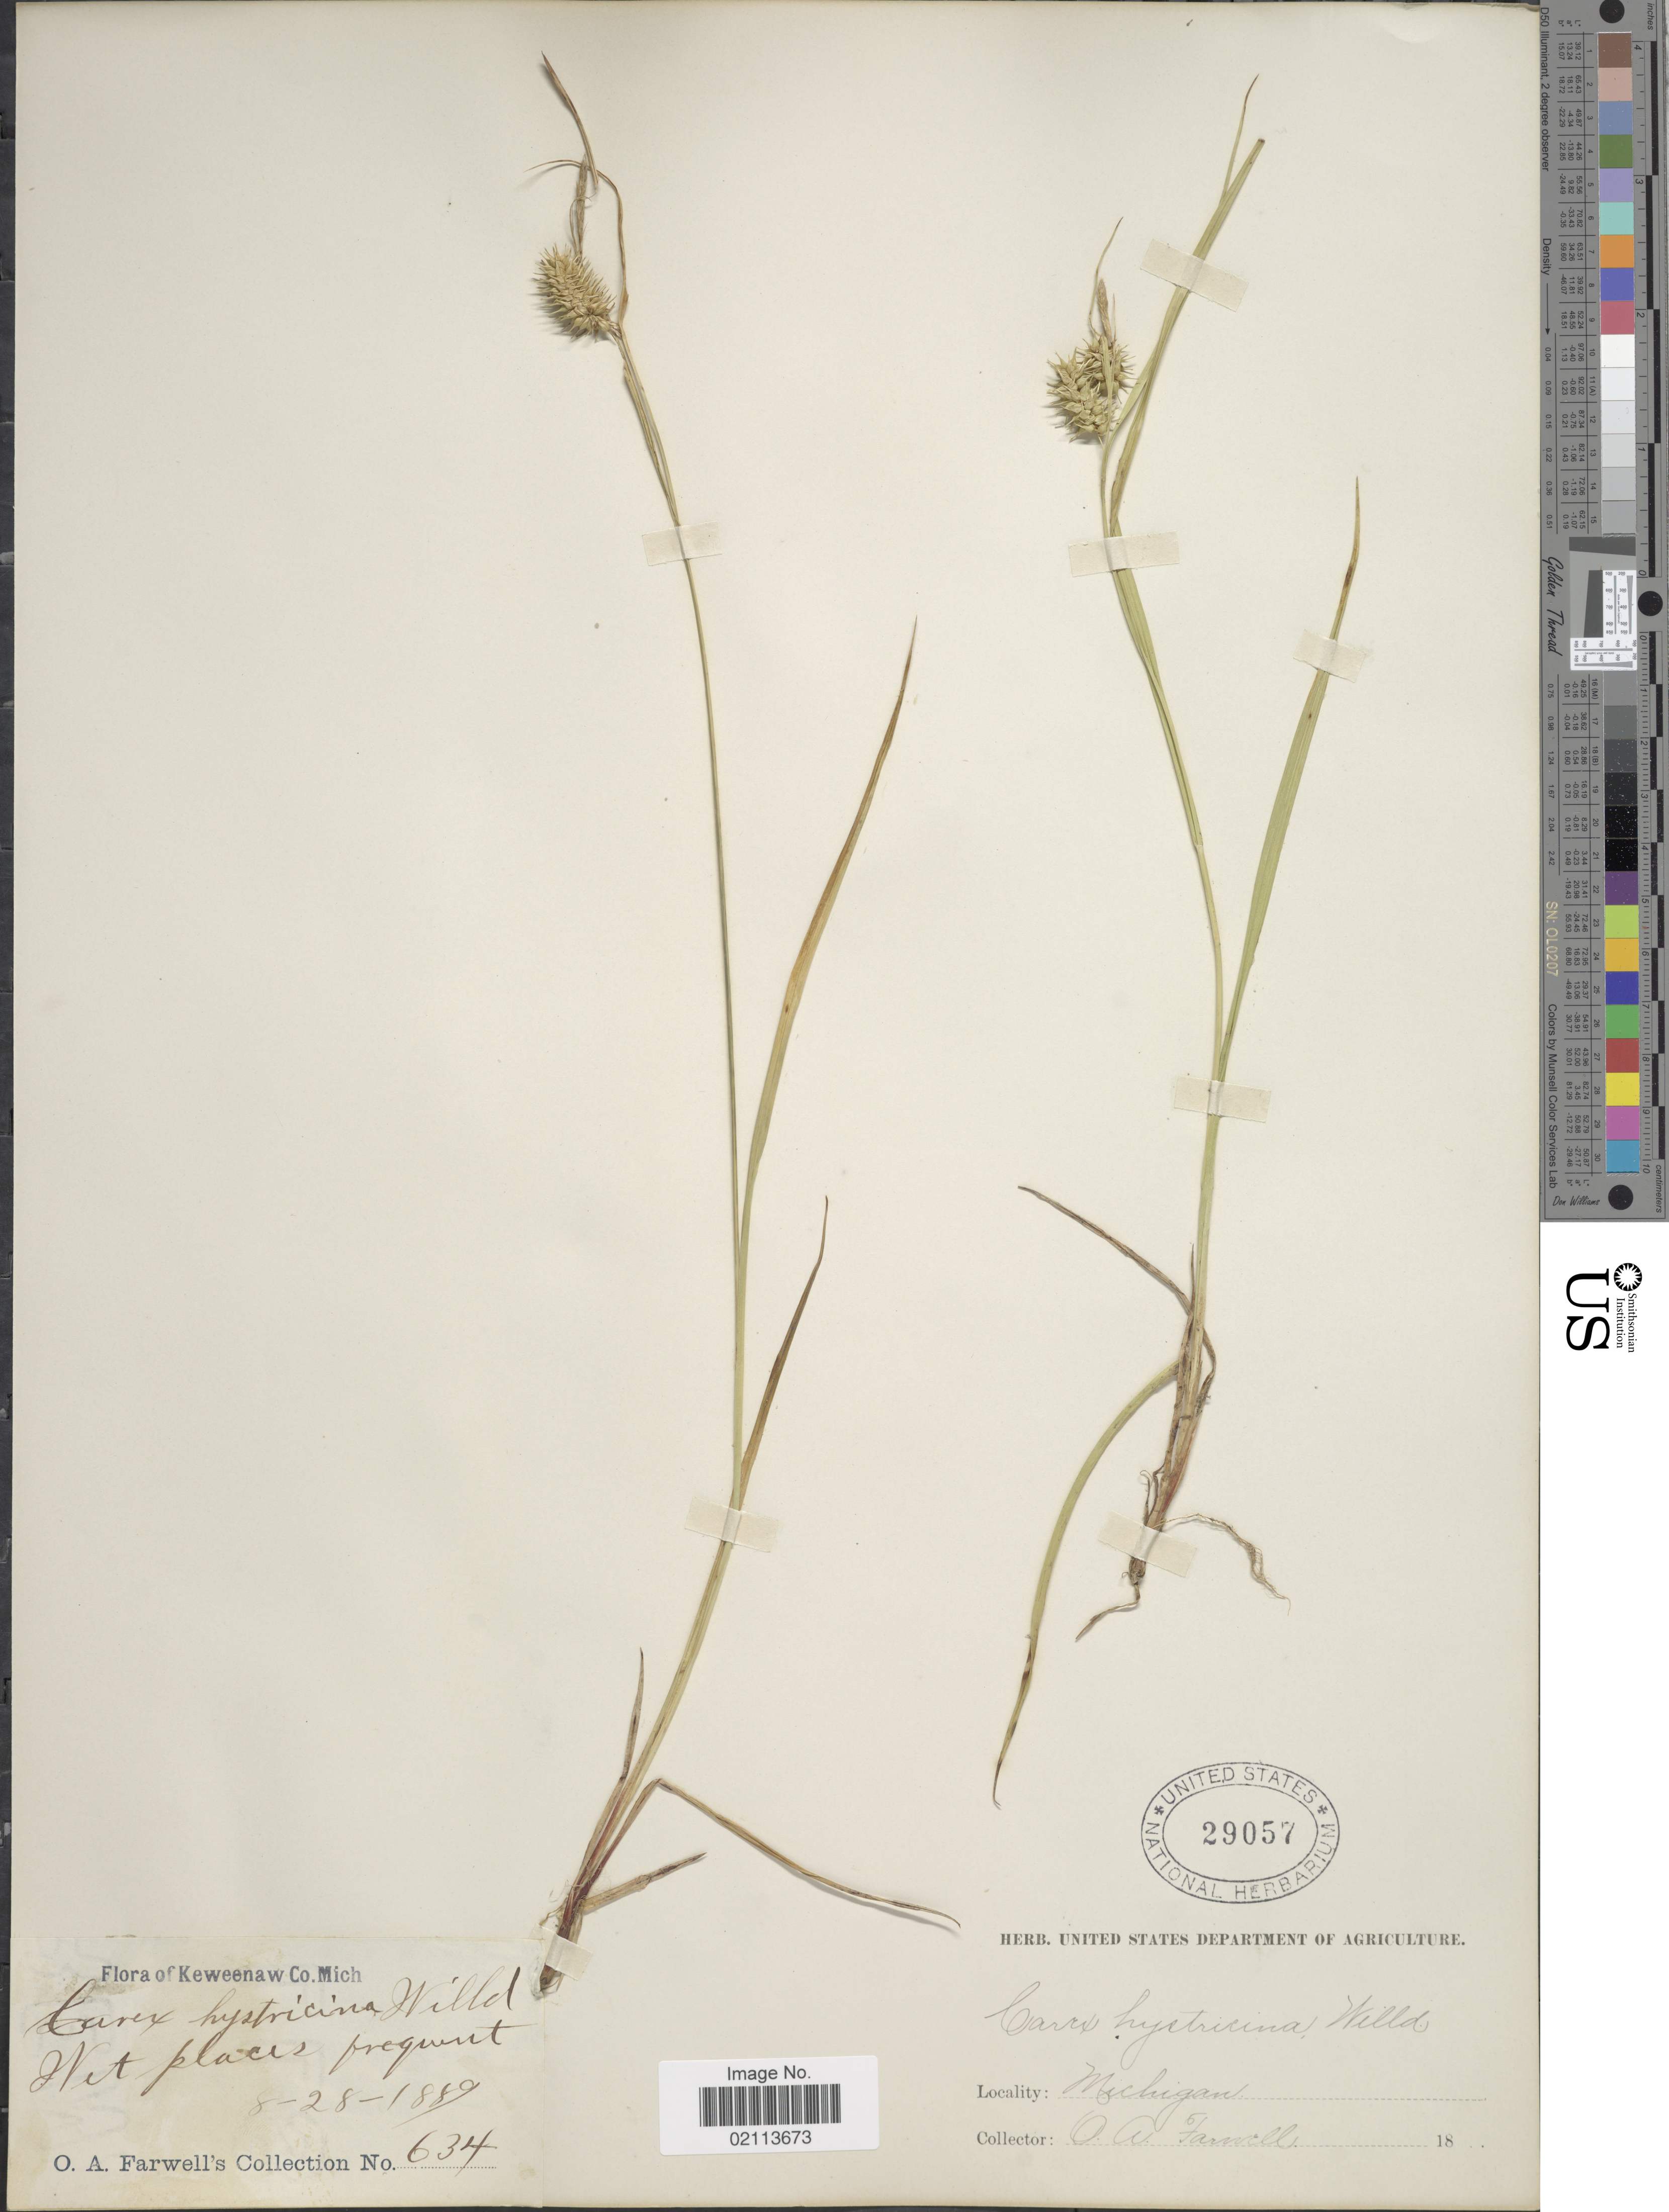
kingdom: Plantae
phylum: Tracheophyta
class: Liliopsida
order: Poales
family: Cyperaceae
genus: Carex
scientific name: Carex hystericina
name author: Muhl. ex Willd.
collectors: O. Farwell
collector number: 634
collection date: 1889-08-28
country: United States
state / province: Michigan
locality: Keweenaw Co.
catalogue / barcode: US 29057